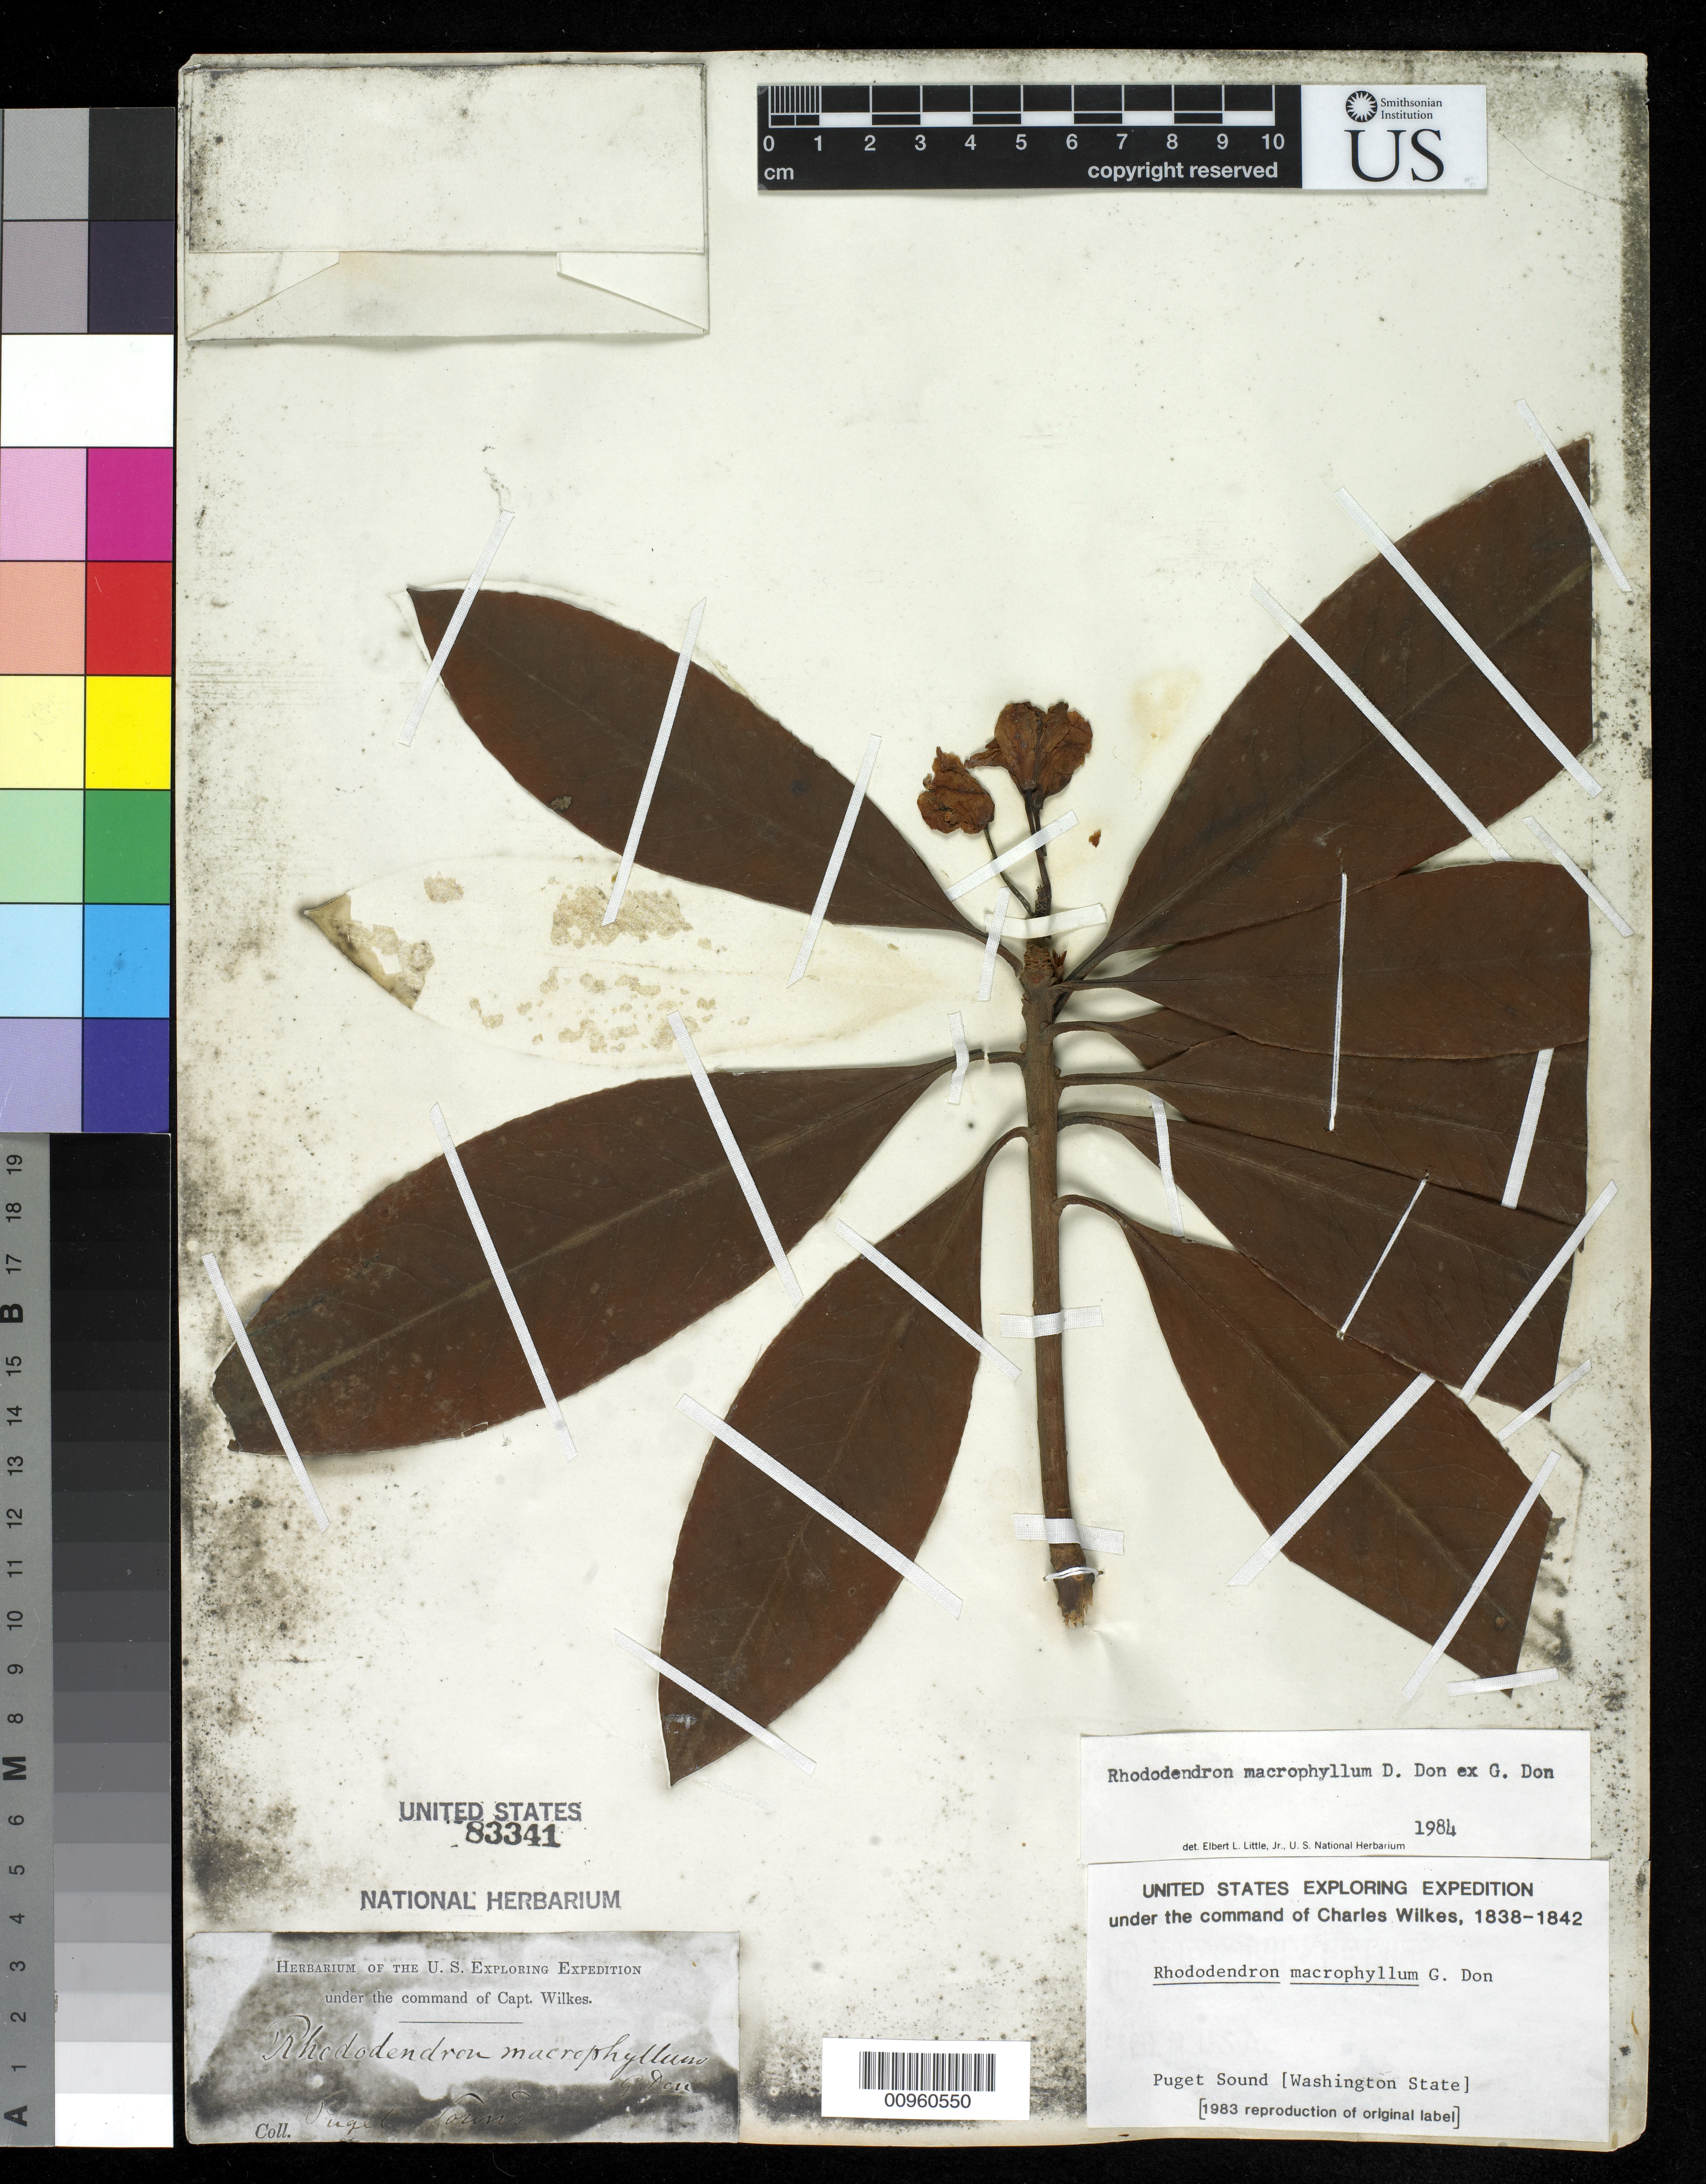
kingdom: Plantae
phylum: Tracheophyta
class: Magnoliopsida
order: Ericales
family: Ericaceae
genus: Rhododendron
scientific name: Rhododendron macrophyllum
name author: D. Don ex G. Don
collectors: Wilkes Explor. Exped.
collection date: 1838/1842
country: United States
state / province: Washington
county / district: King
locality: Puget Sound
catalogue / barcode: US 83311